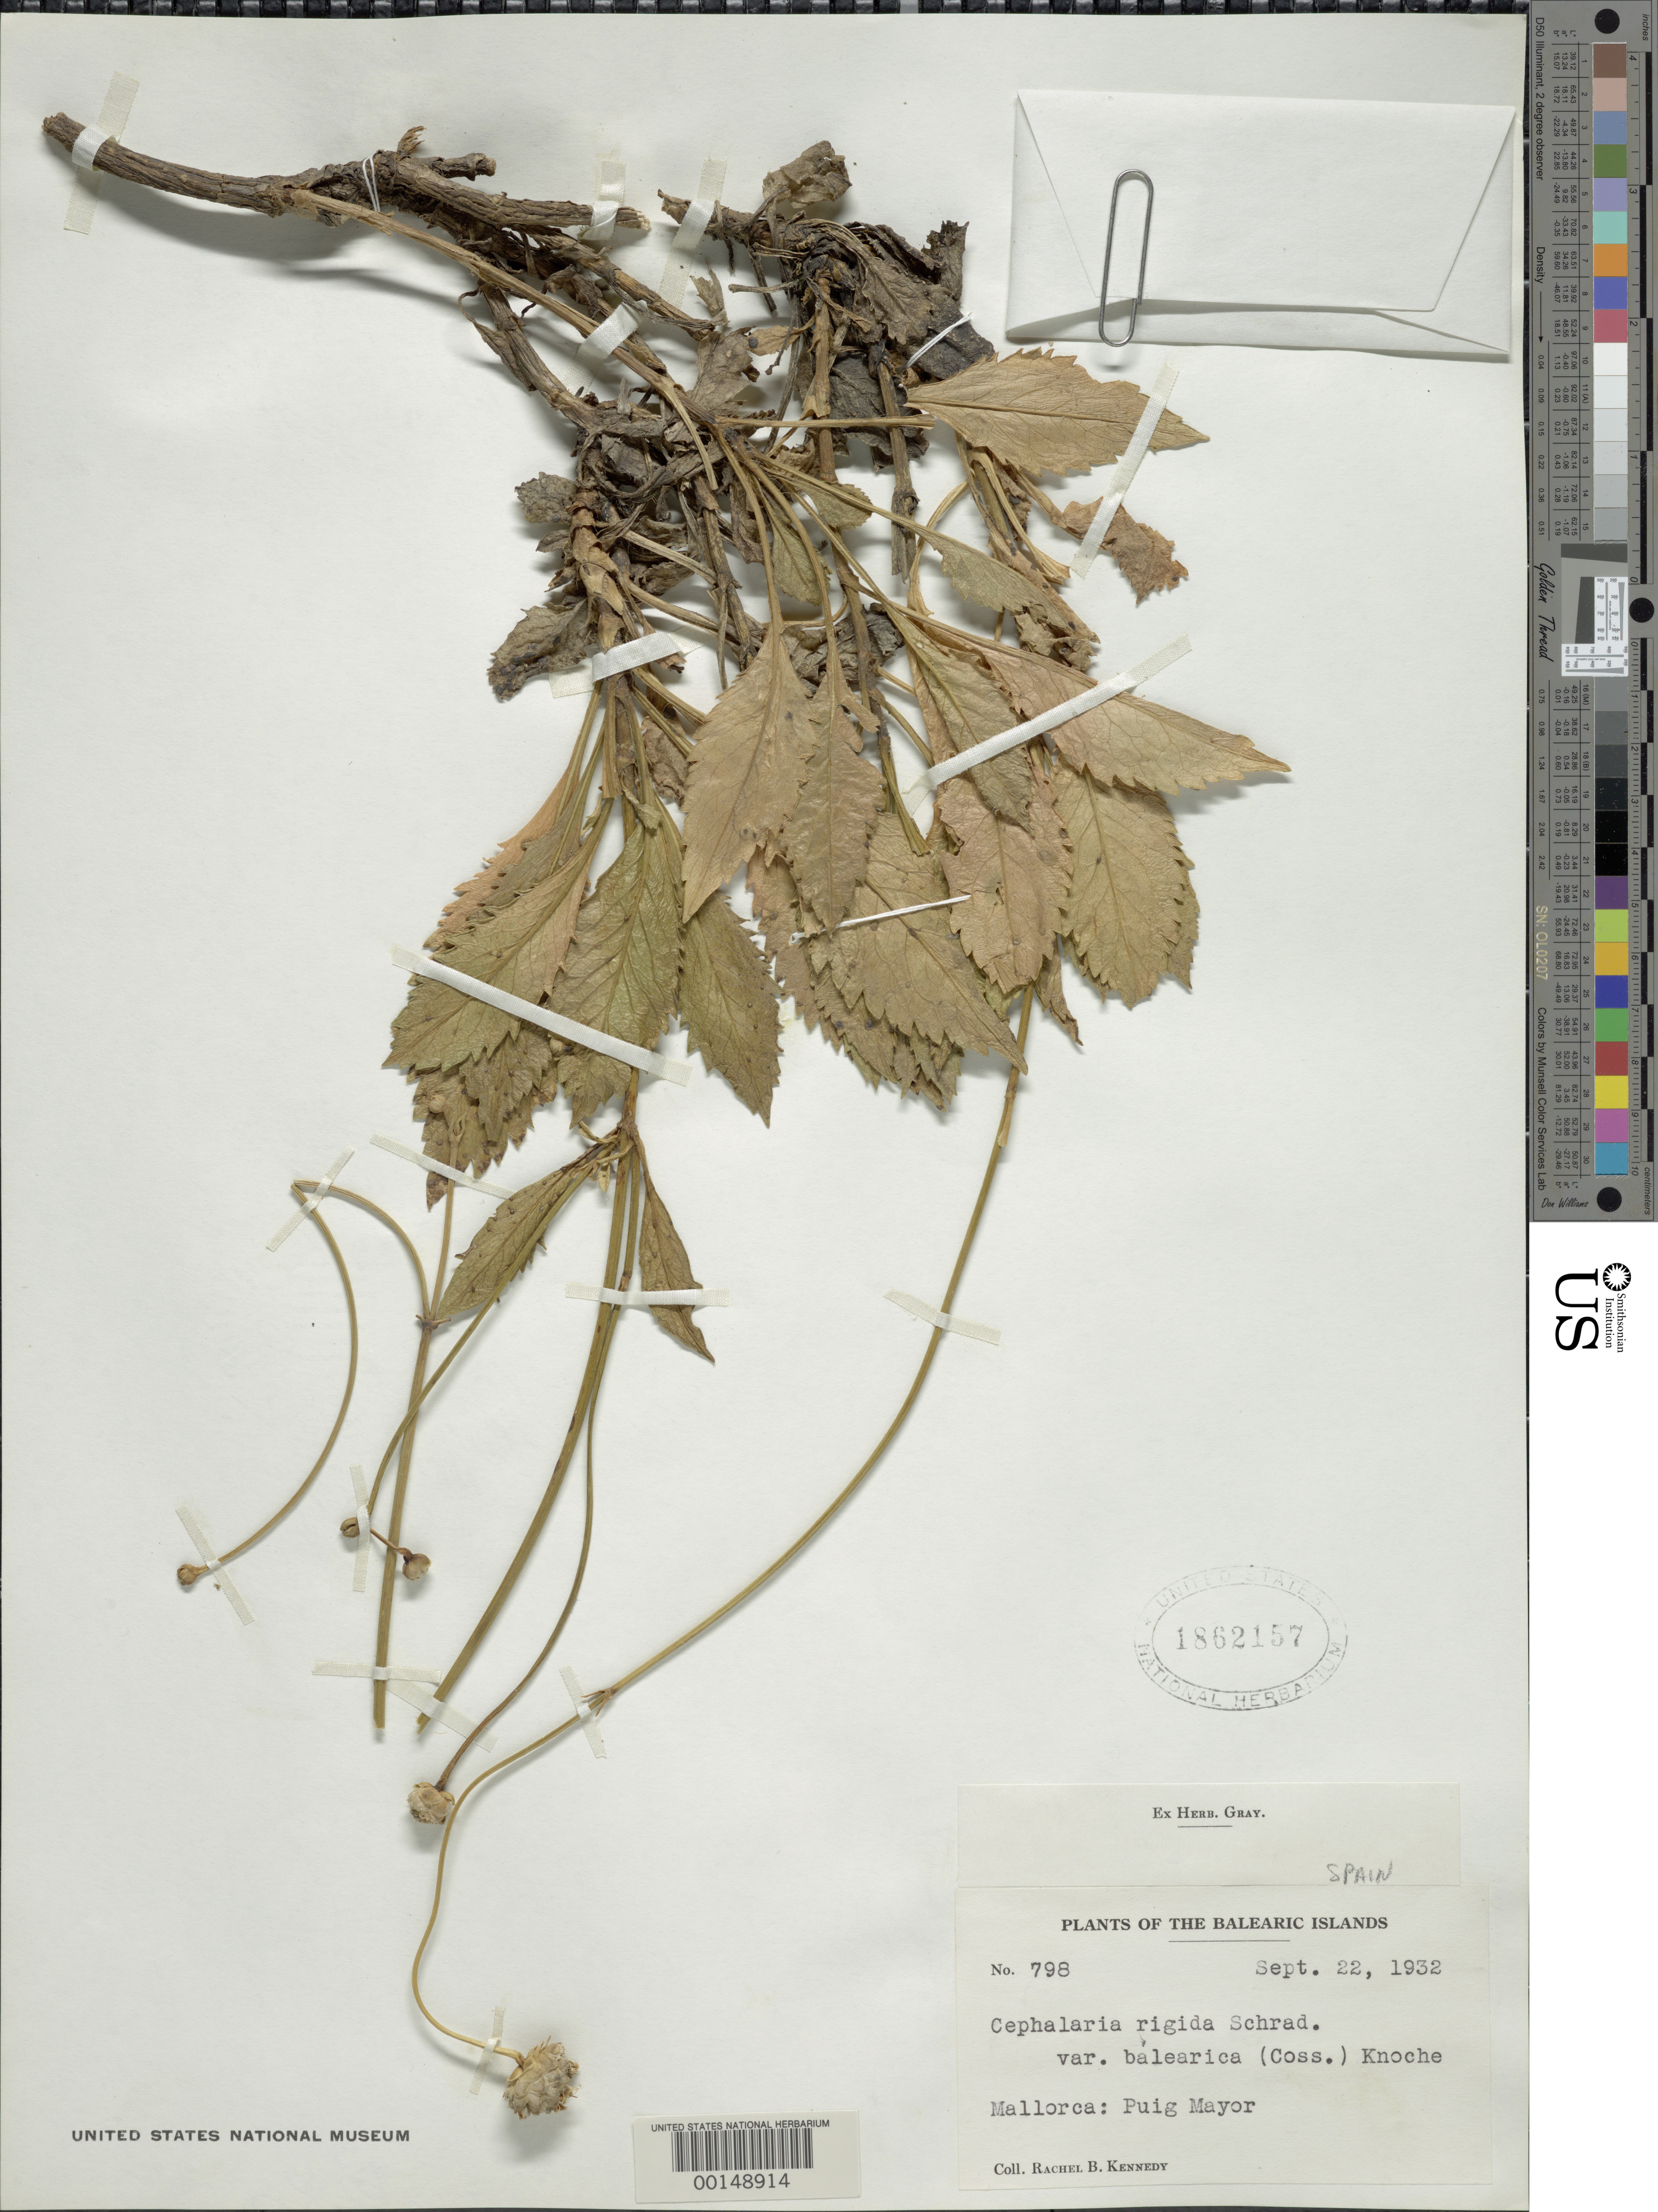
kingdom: Plantae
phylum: Tracheophyta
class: Magnoliopsida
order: Dipsacales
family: Caprifoliaceae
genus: Cephalaria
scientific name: Cephalaria rigida var. balearica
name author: (Coss.) Knoche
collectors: E. W. Kennedy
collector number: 798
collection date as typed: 22 Sep 1932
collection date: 1932-09-22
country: Spain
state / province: Islas Baleares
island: Majorca Island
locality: Balearic Islands, Perlas Is. (?), Puig Mayor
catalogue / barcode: US 1862157